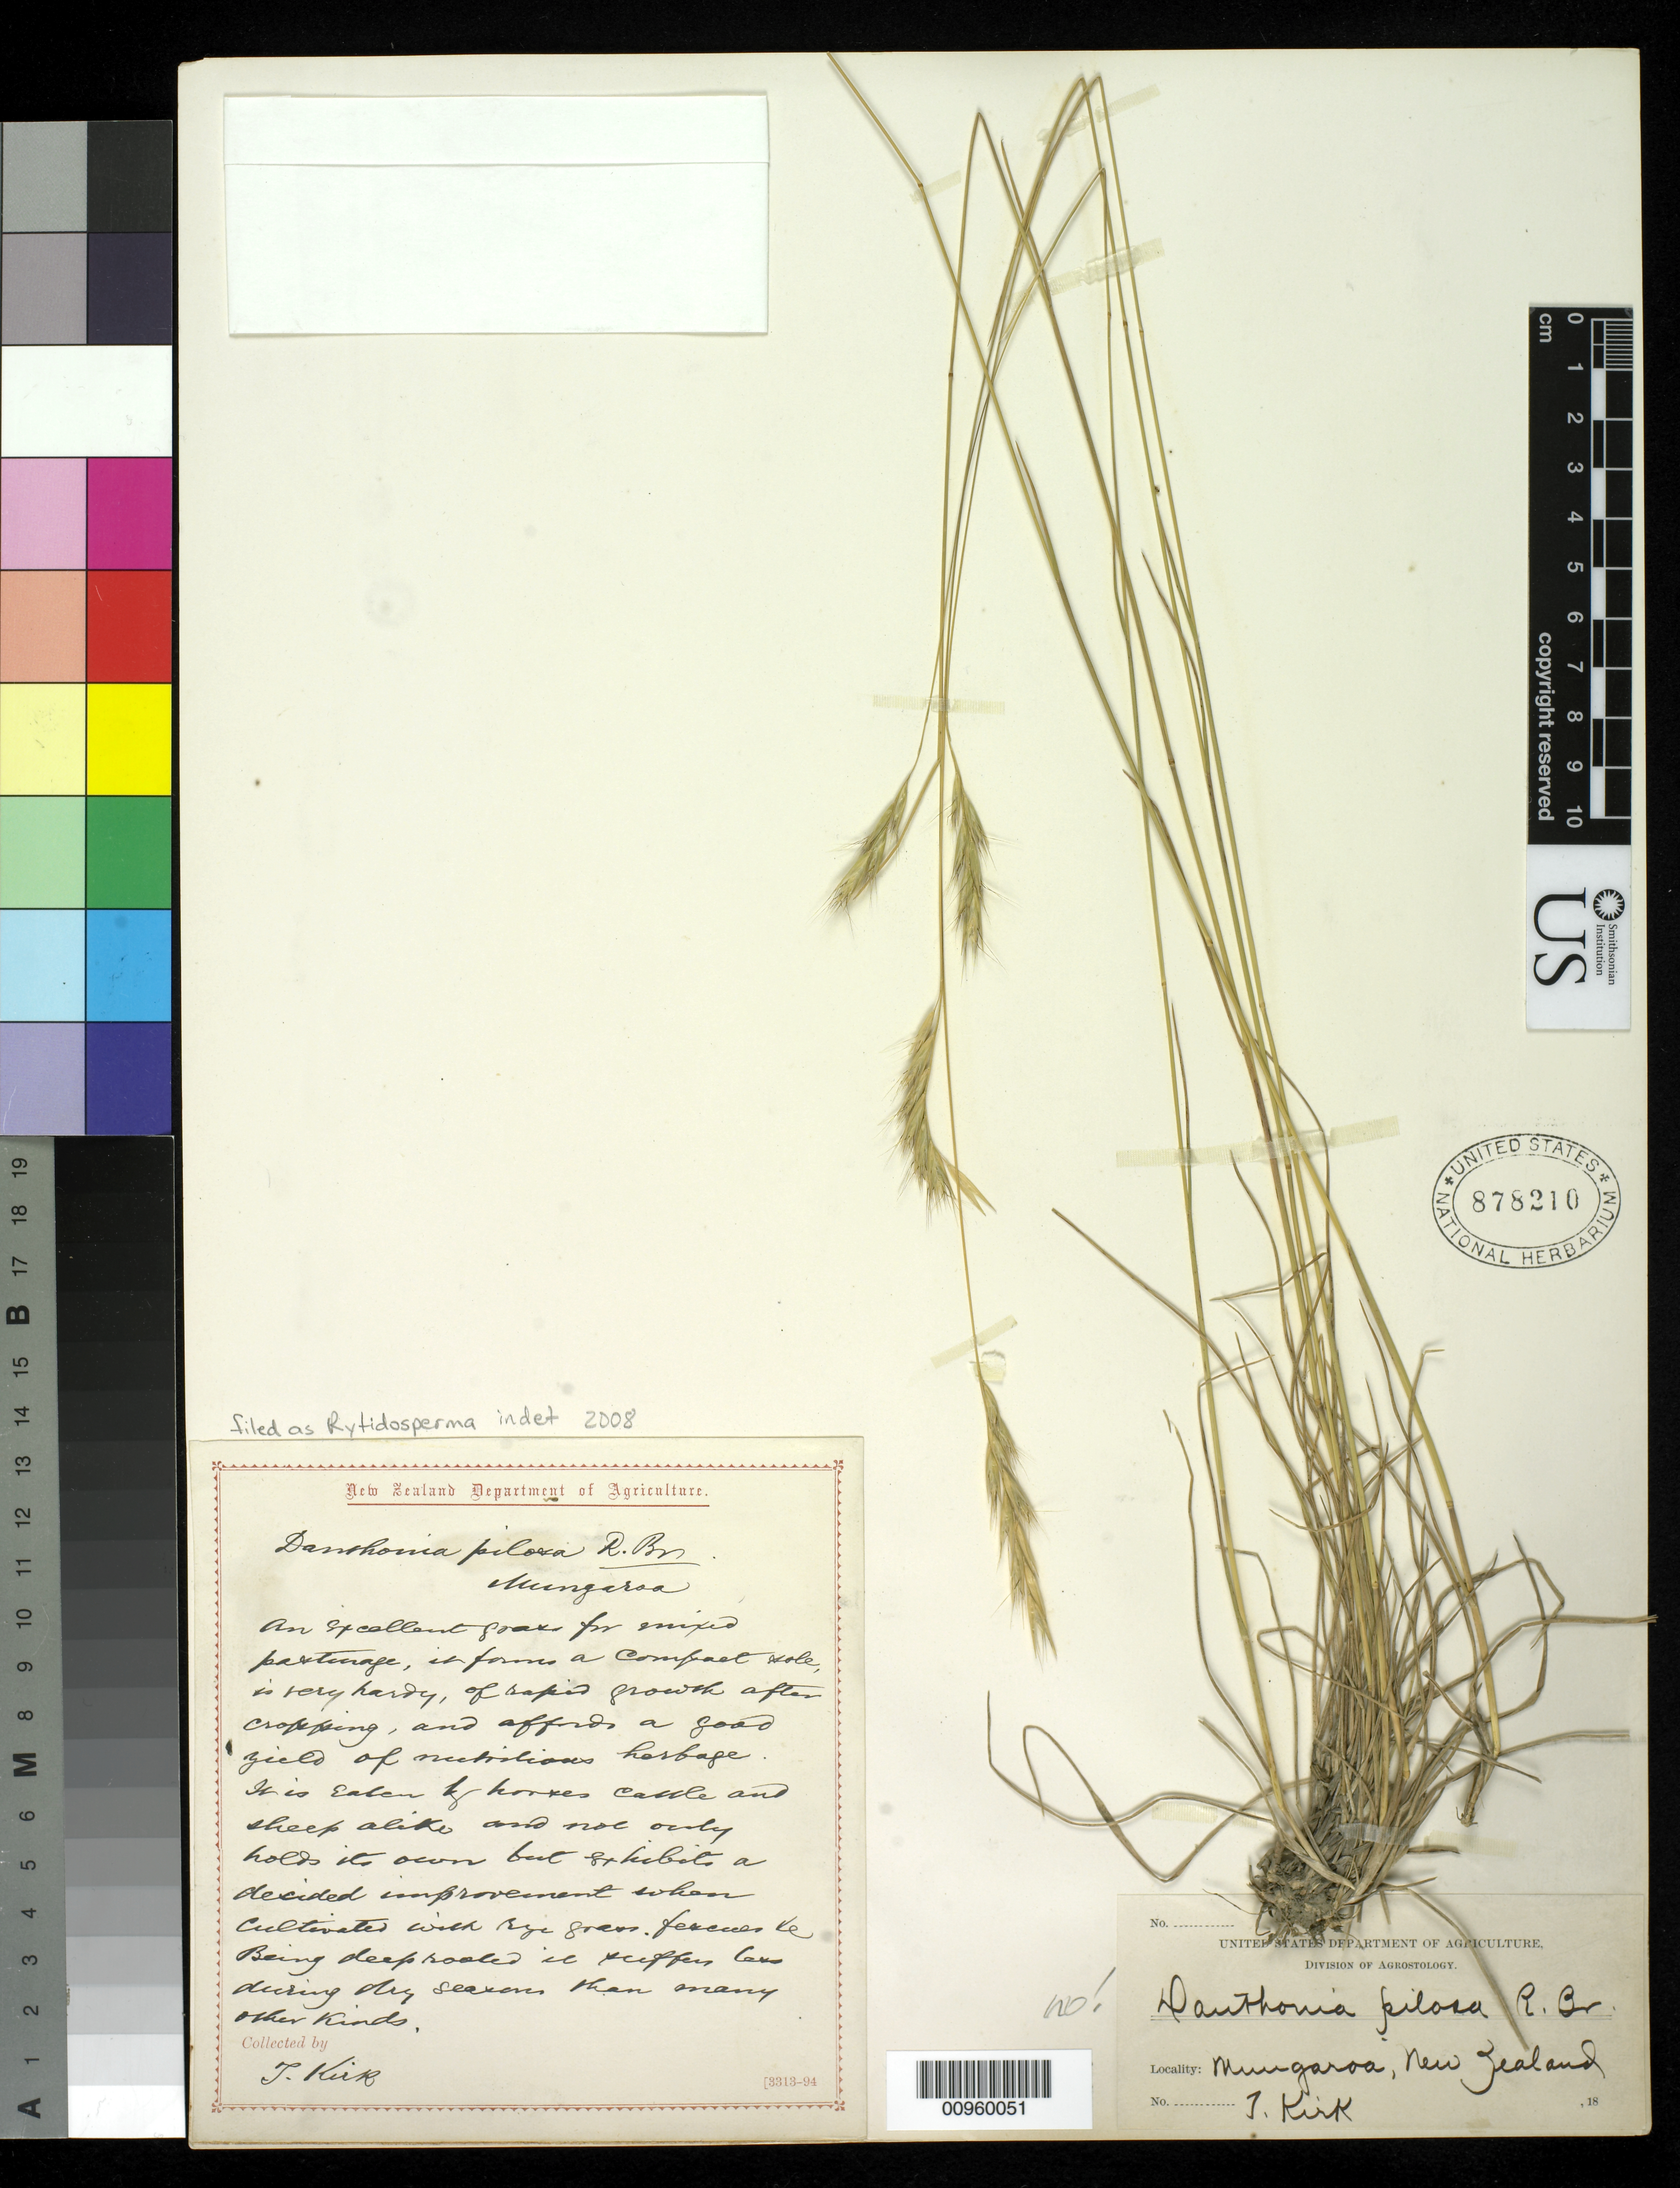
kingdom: Plantae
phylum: Tracheophyta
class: Liliopsida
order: Poales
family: Poaceae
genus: Rytidosperma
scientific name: Rytidosperma sp.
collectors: T. Kirk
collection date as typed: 1918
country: New Zealand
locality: Muugaroa (?)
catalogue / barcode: US 878210